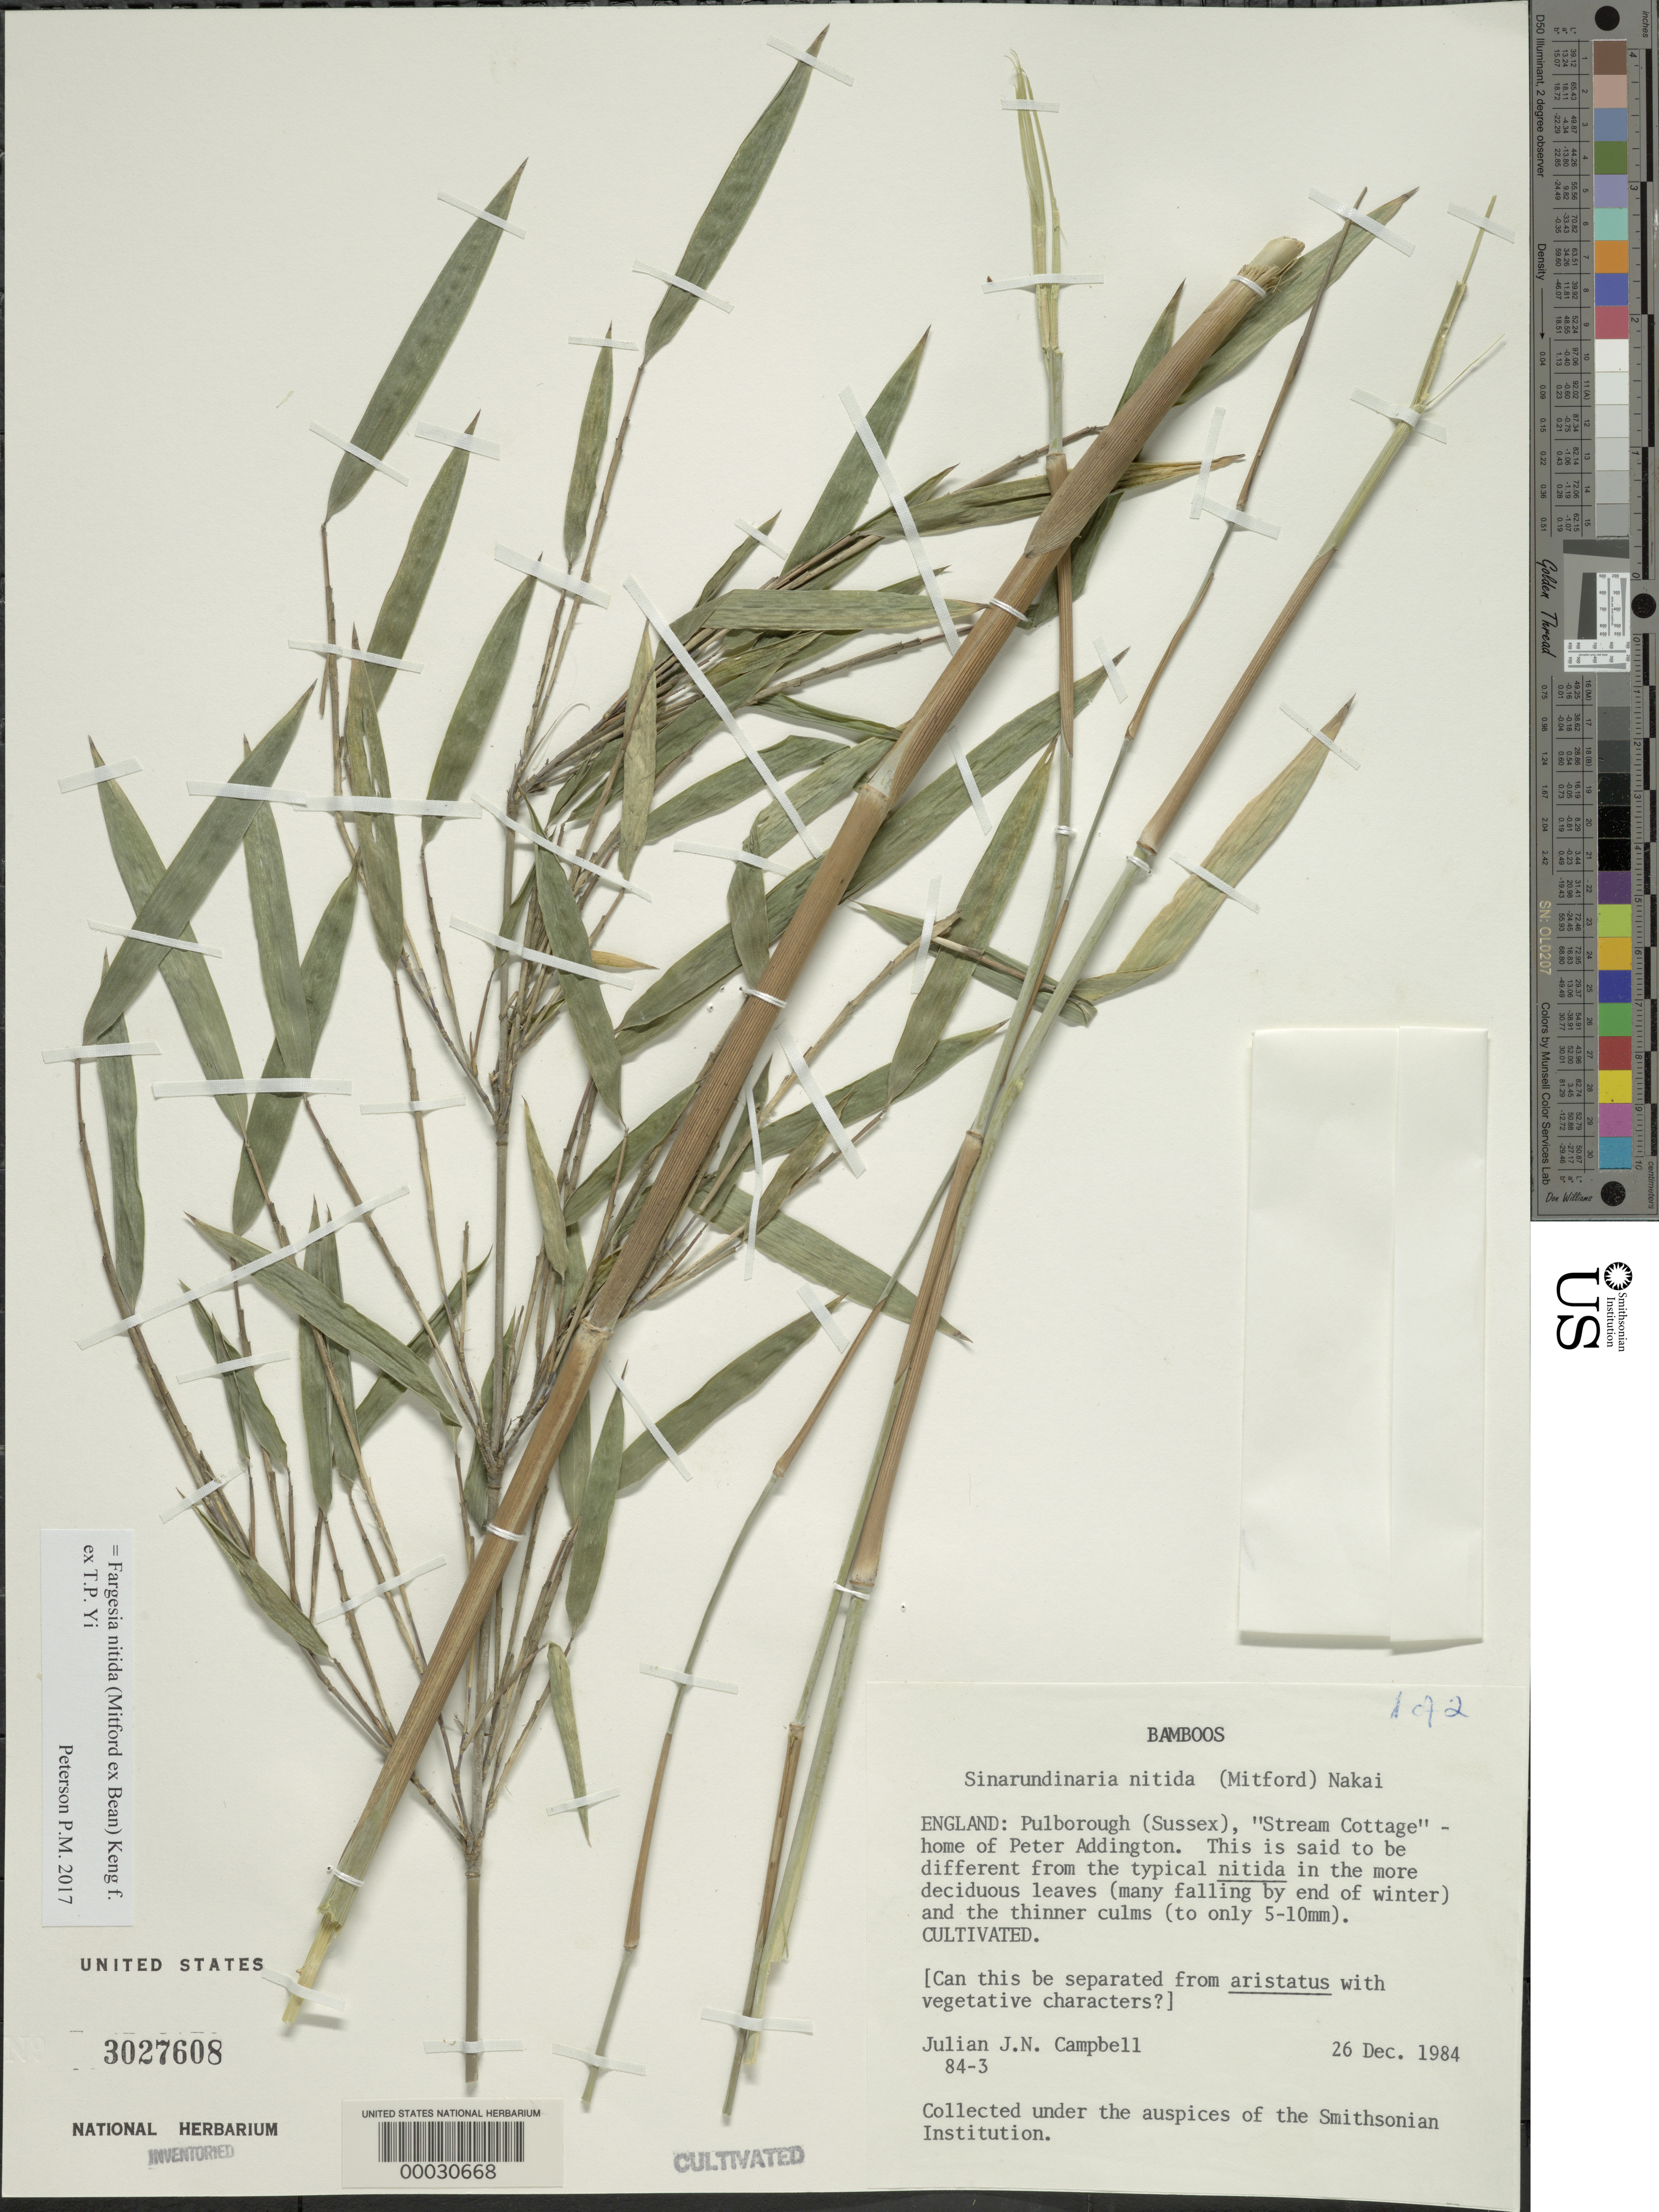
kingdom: Plantae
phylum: Tracheophyta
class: Liliopsida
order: Poales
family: Poaceae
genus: Fargesia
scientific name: Fargesia nitida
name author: (Mitford ex Stapf) Keng f. ex T.P. Yi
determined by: Poaceae Reorganization Project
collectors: J. E. Campbell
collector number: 84-3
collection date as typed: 26 Dec 1984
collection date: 1984-12-26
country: United Kingdom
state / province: England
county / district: West Sussex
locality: Pulborough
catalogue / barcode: US 3027608